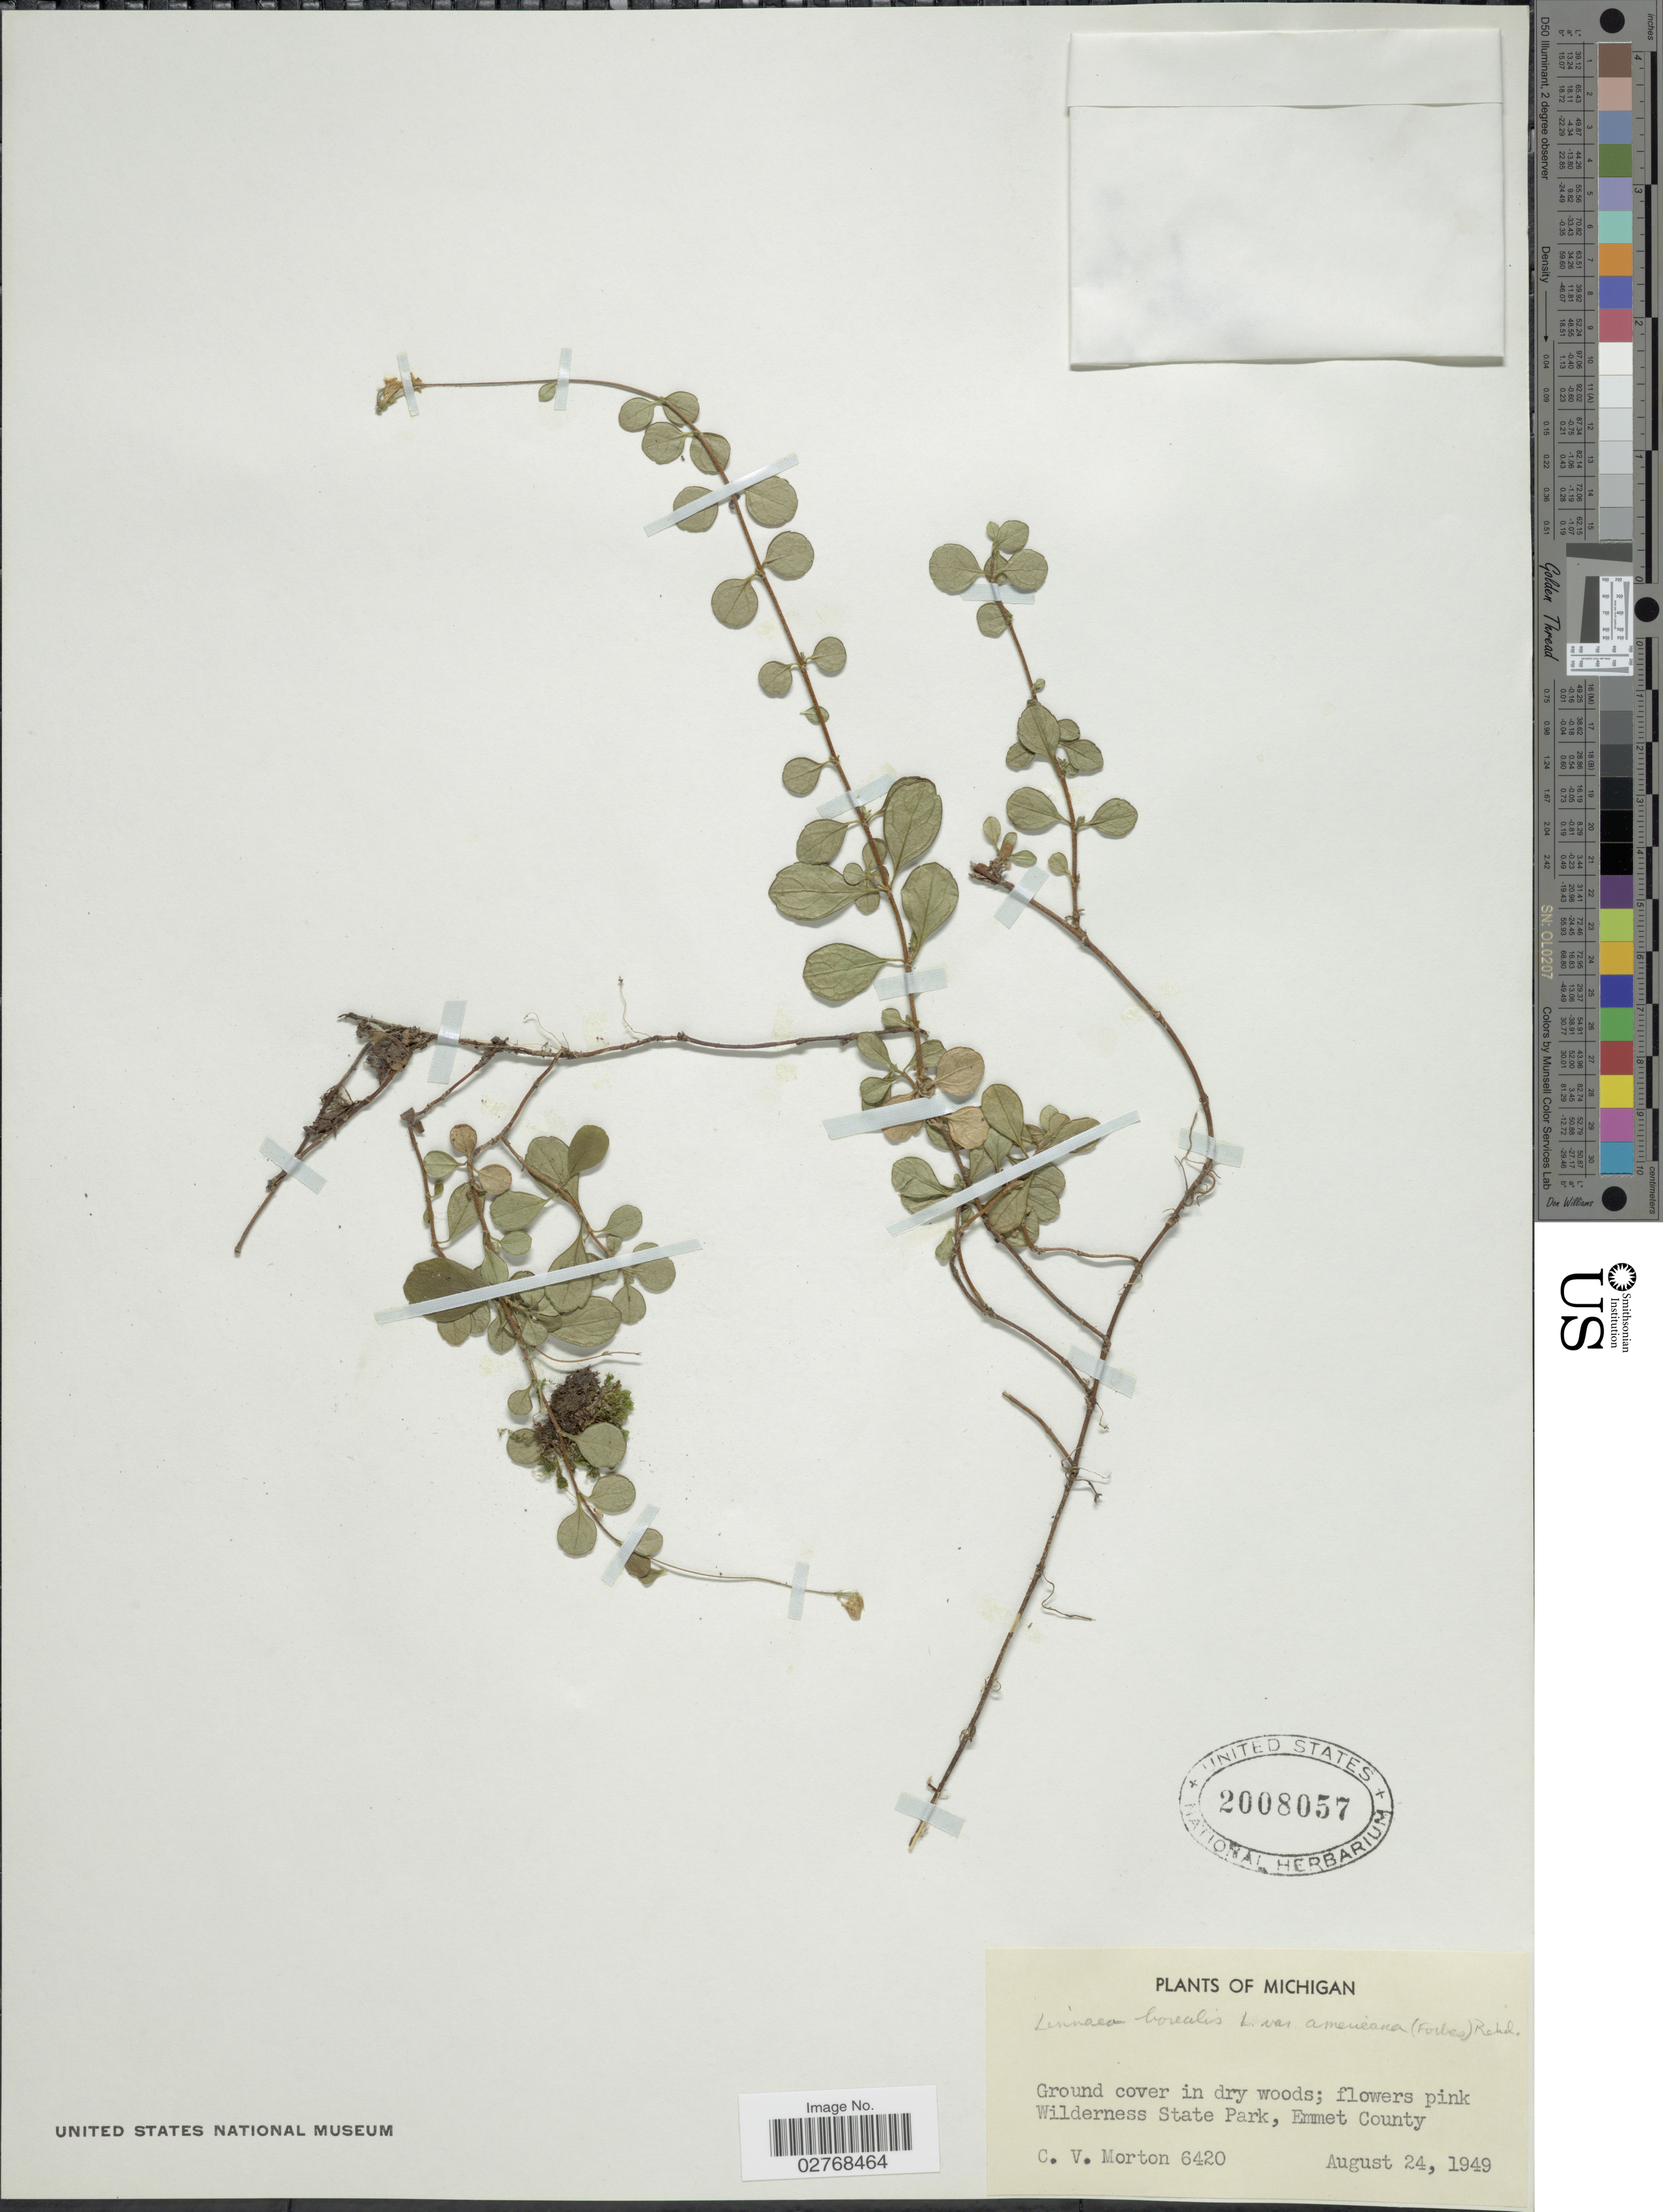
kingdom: Plantae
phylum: Tracheophyta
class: Magnoliopsida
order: Dipsacales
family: Caprifoliaceae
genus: Linnaea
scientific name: Linnaea borealis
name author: L.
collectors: C. V. Morton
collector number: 6420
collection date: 1949-08-24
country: United States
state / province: Michigan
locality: Wilderness State Park, Emmet County.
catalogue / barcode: US 2008057